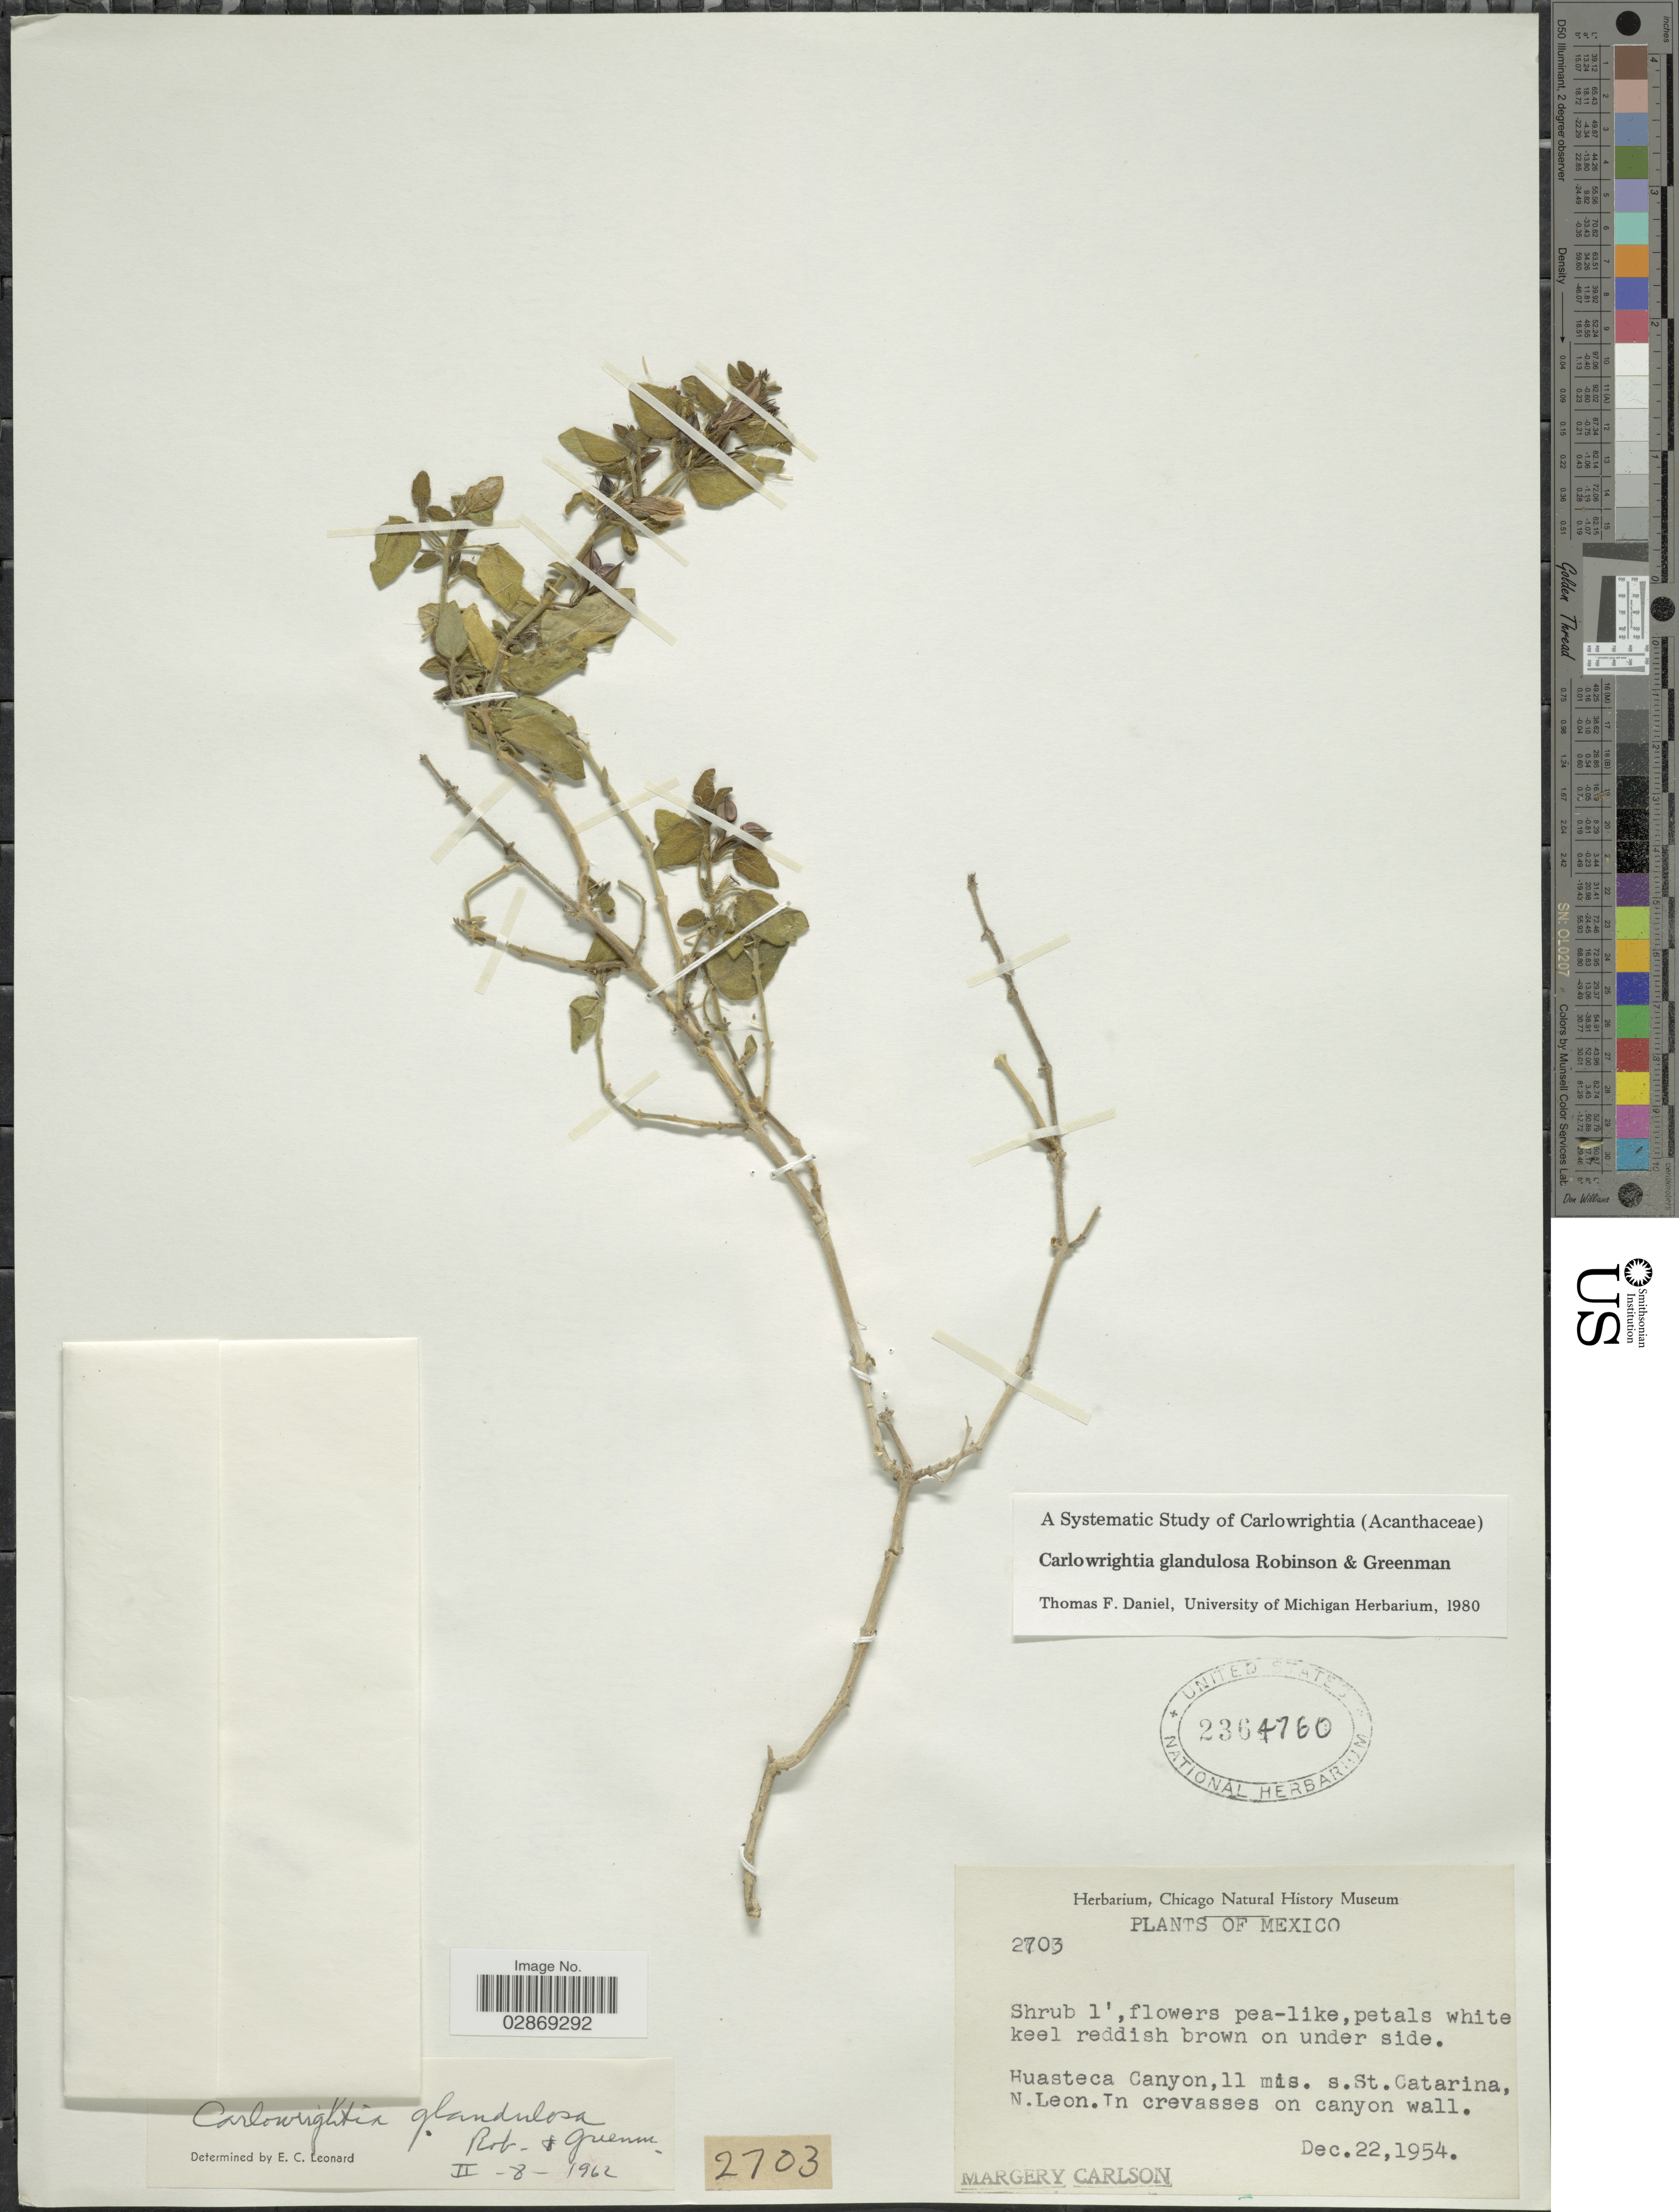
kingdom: Plantae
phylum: Tracheophyta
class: Magnoliopsida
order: Lamiales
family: Acanthaceae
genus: Carlowrightia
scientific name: Carlowrightia neesiana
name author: (Schauer ex Nees) T.F. Daniel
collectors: M. C. Carlson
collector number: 2703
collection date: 1954-12-22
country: Mexico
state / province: Nuevo León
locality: Huasteca Canyon, 11 mis. s. St. Catarina, N. Leon, In crevasses on canyon wall.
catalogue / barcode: US 2364760